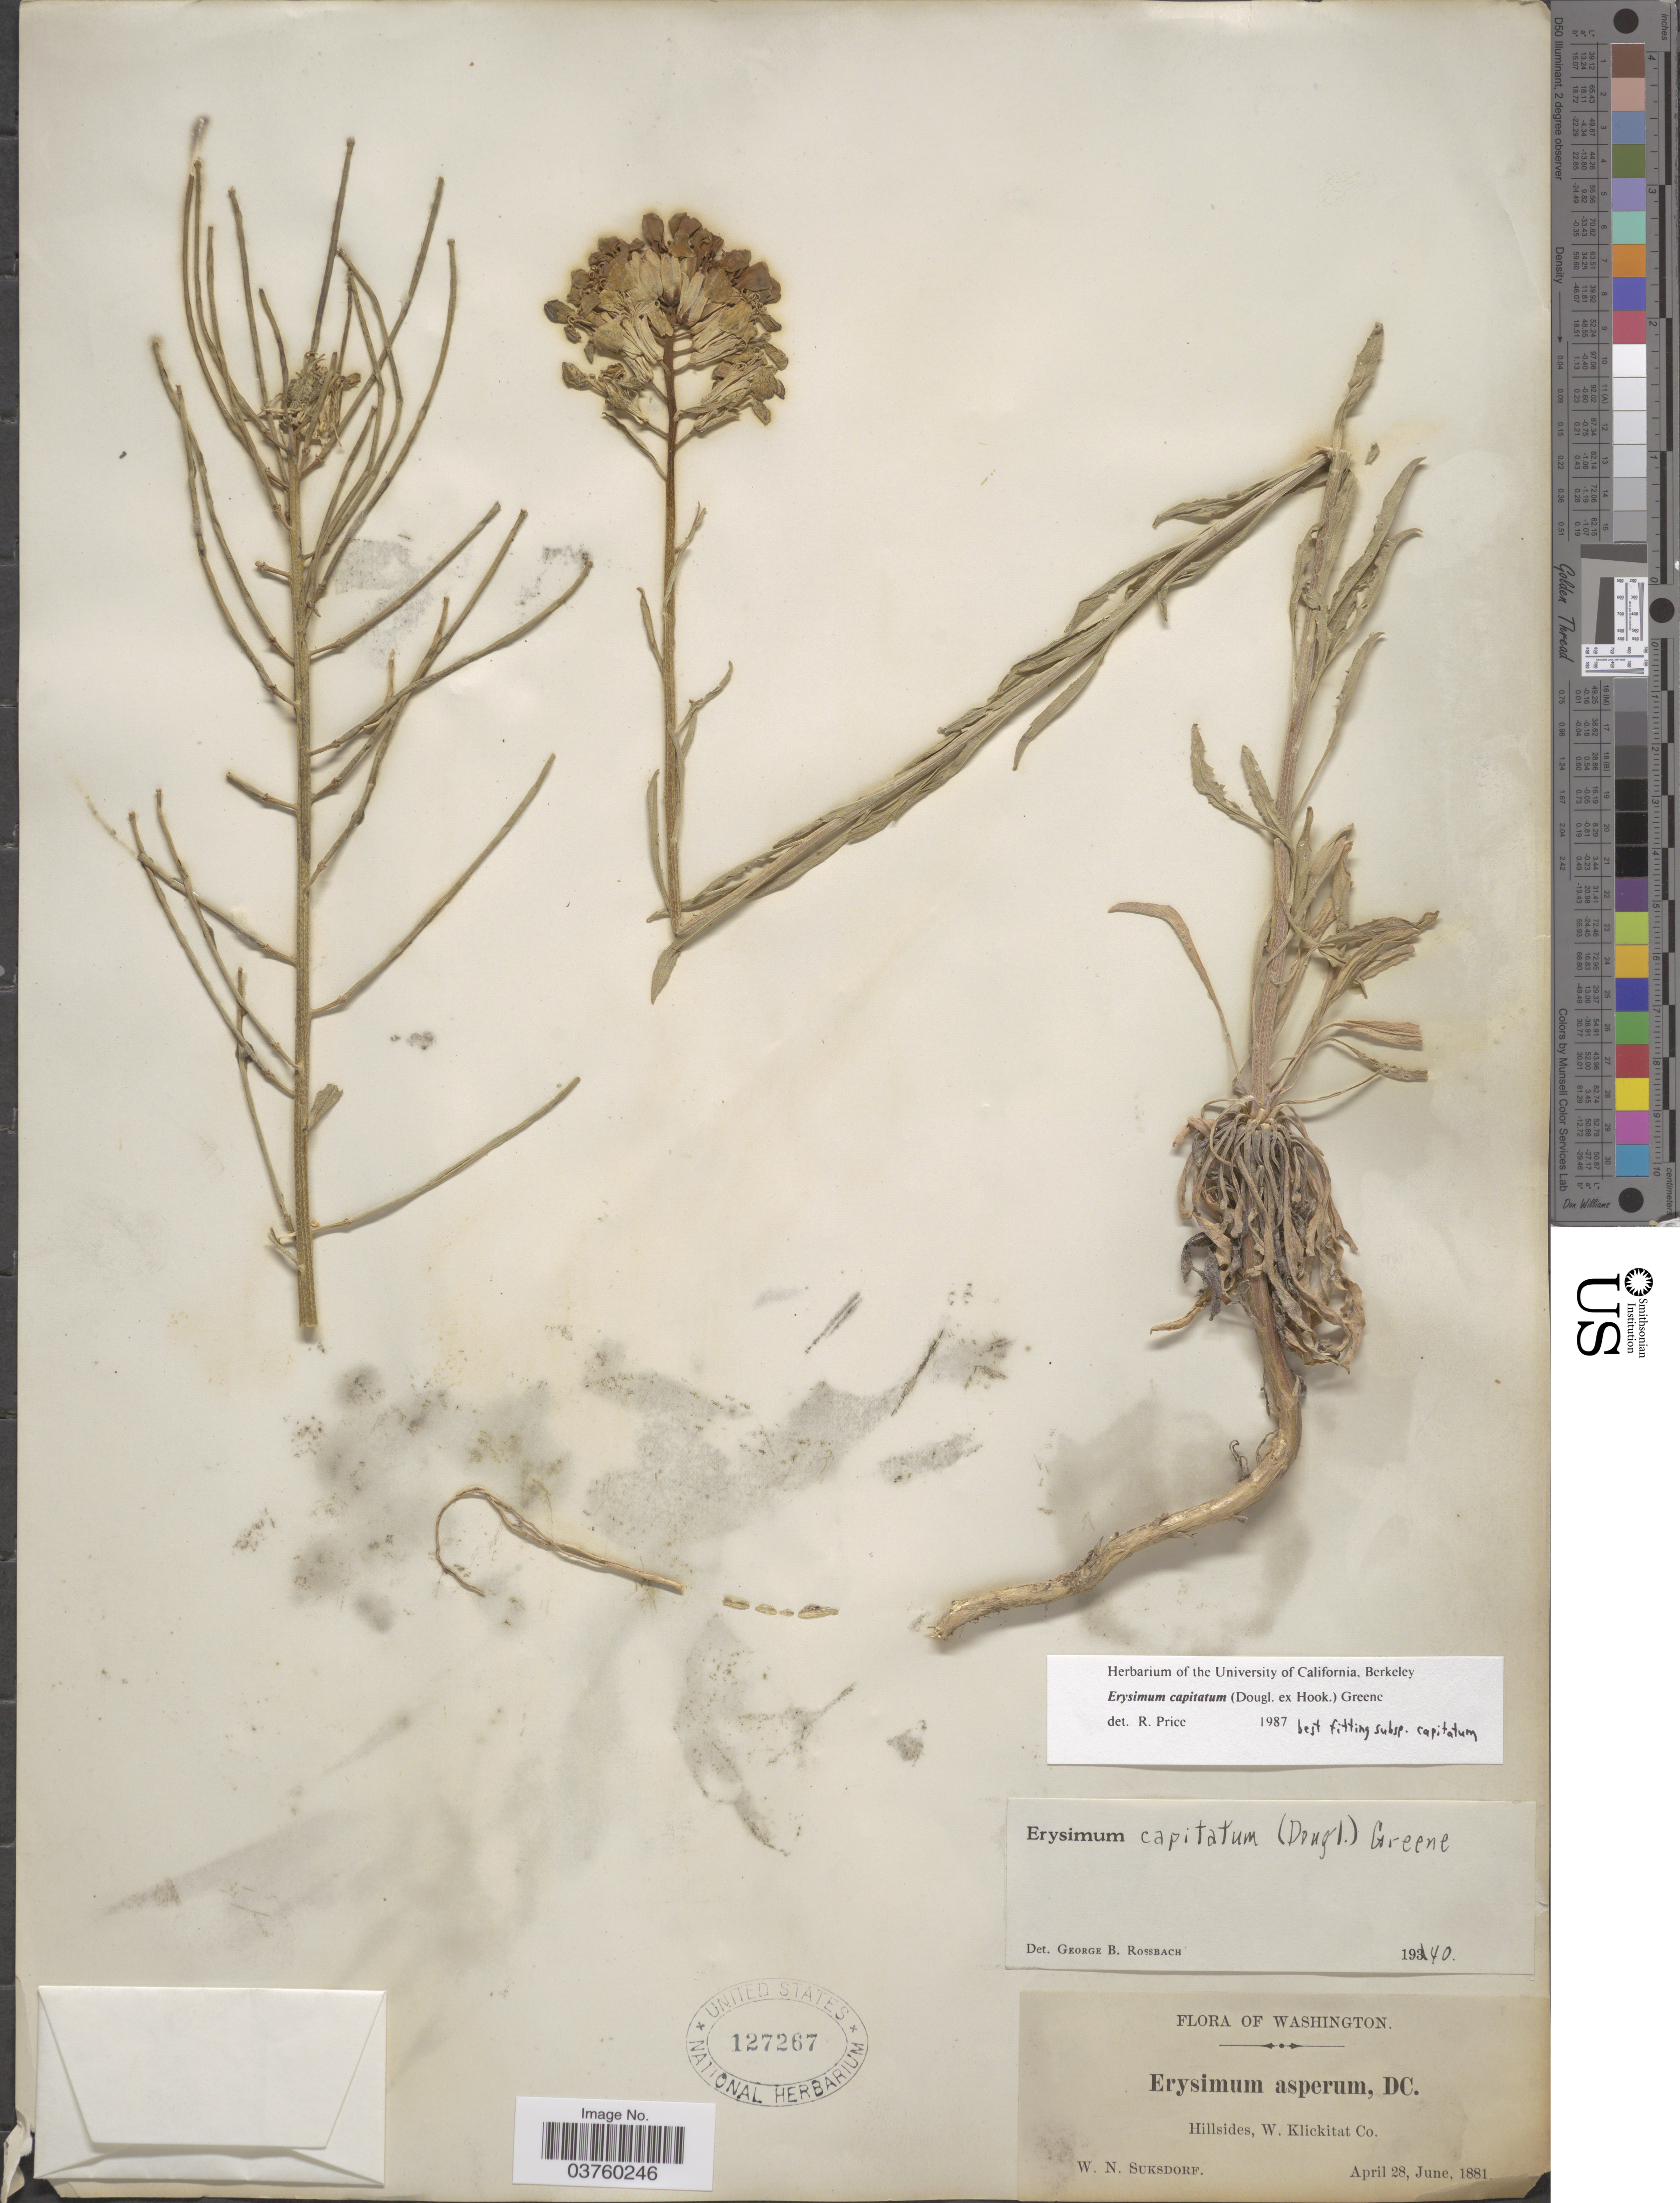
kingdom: Plantae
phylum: Tracheophyta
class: Magnoliopsida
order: Brassicales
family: Brassicaceae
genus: Erysimum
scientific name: Erysimum capitatum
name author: (Douglas ex Hook.) Greene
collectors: W. N. Suksdorf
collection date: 1881-04-28/1881-06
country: United States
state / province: Washington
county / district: Klickitat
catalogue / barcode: US 127267